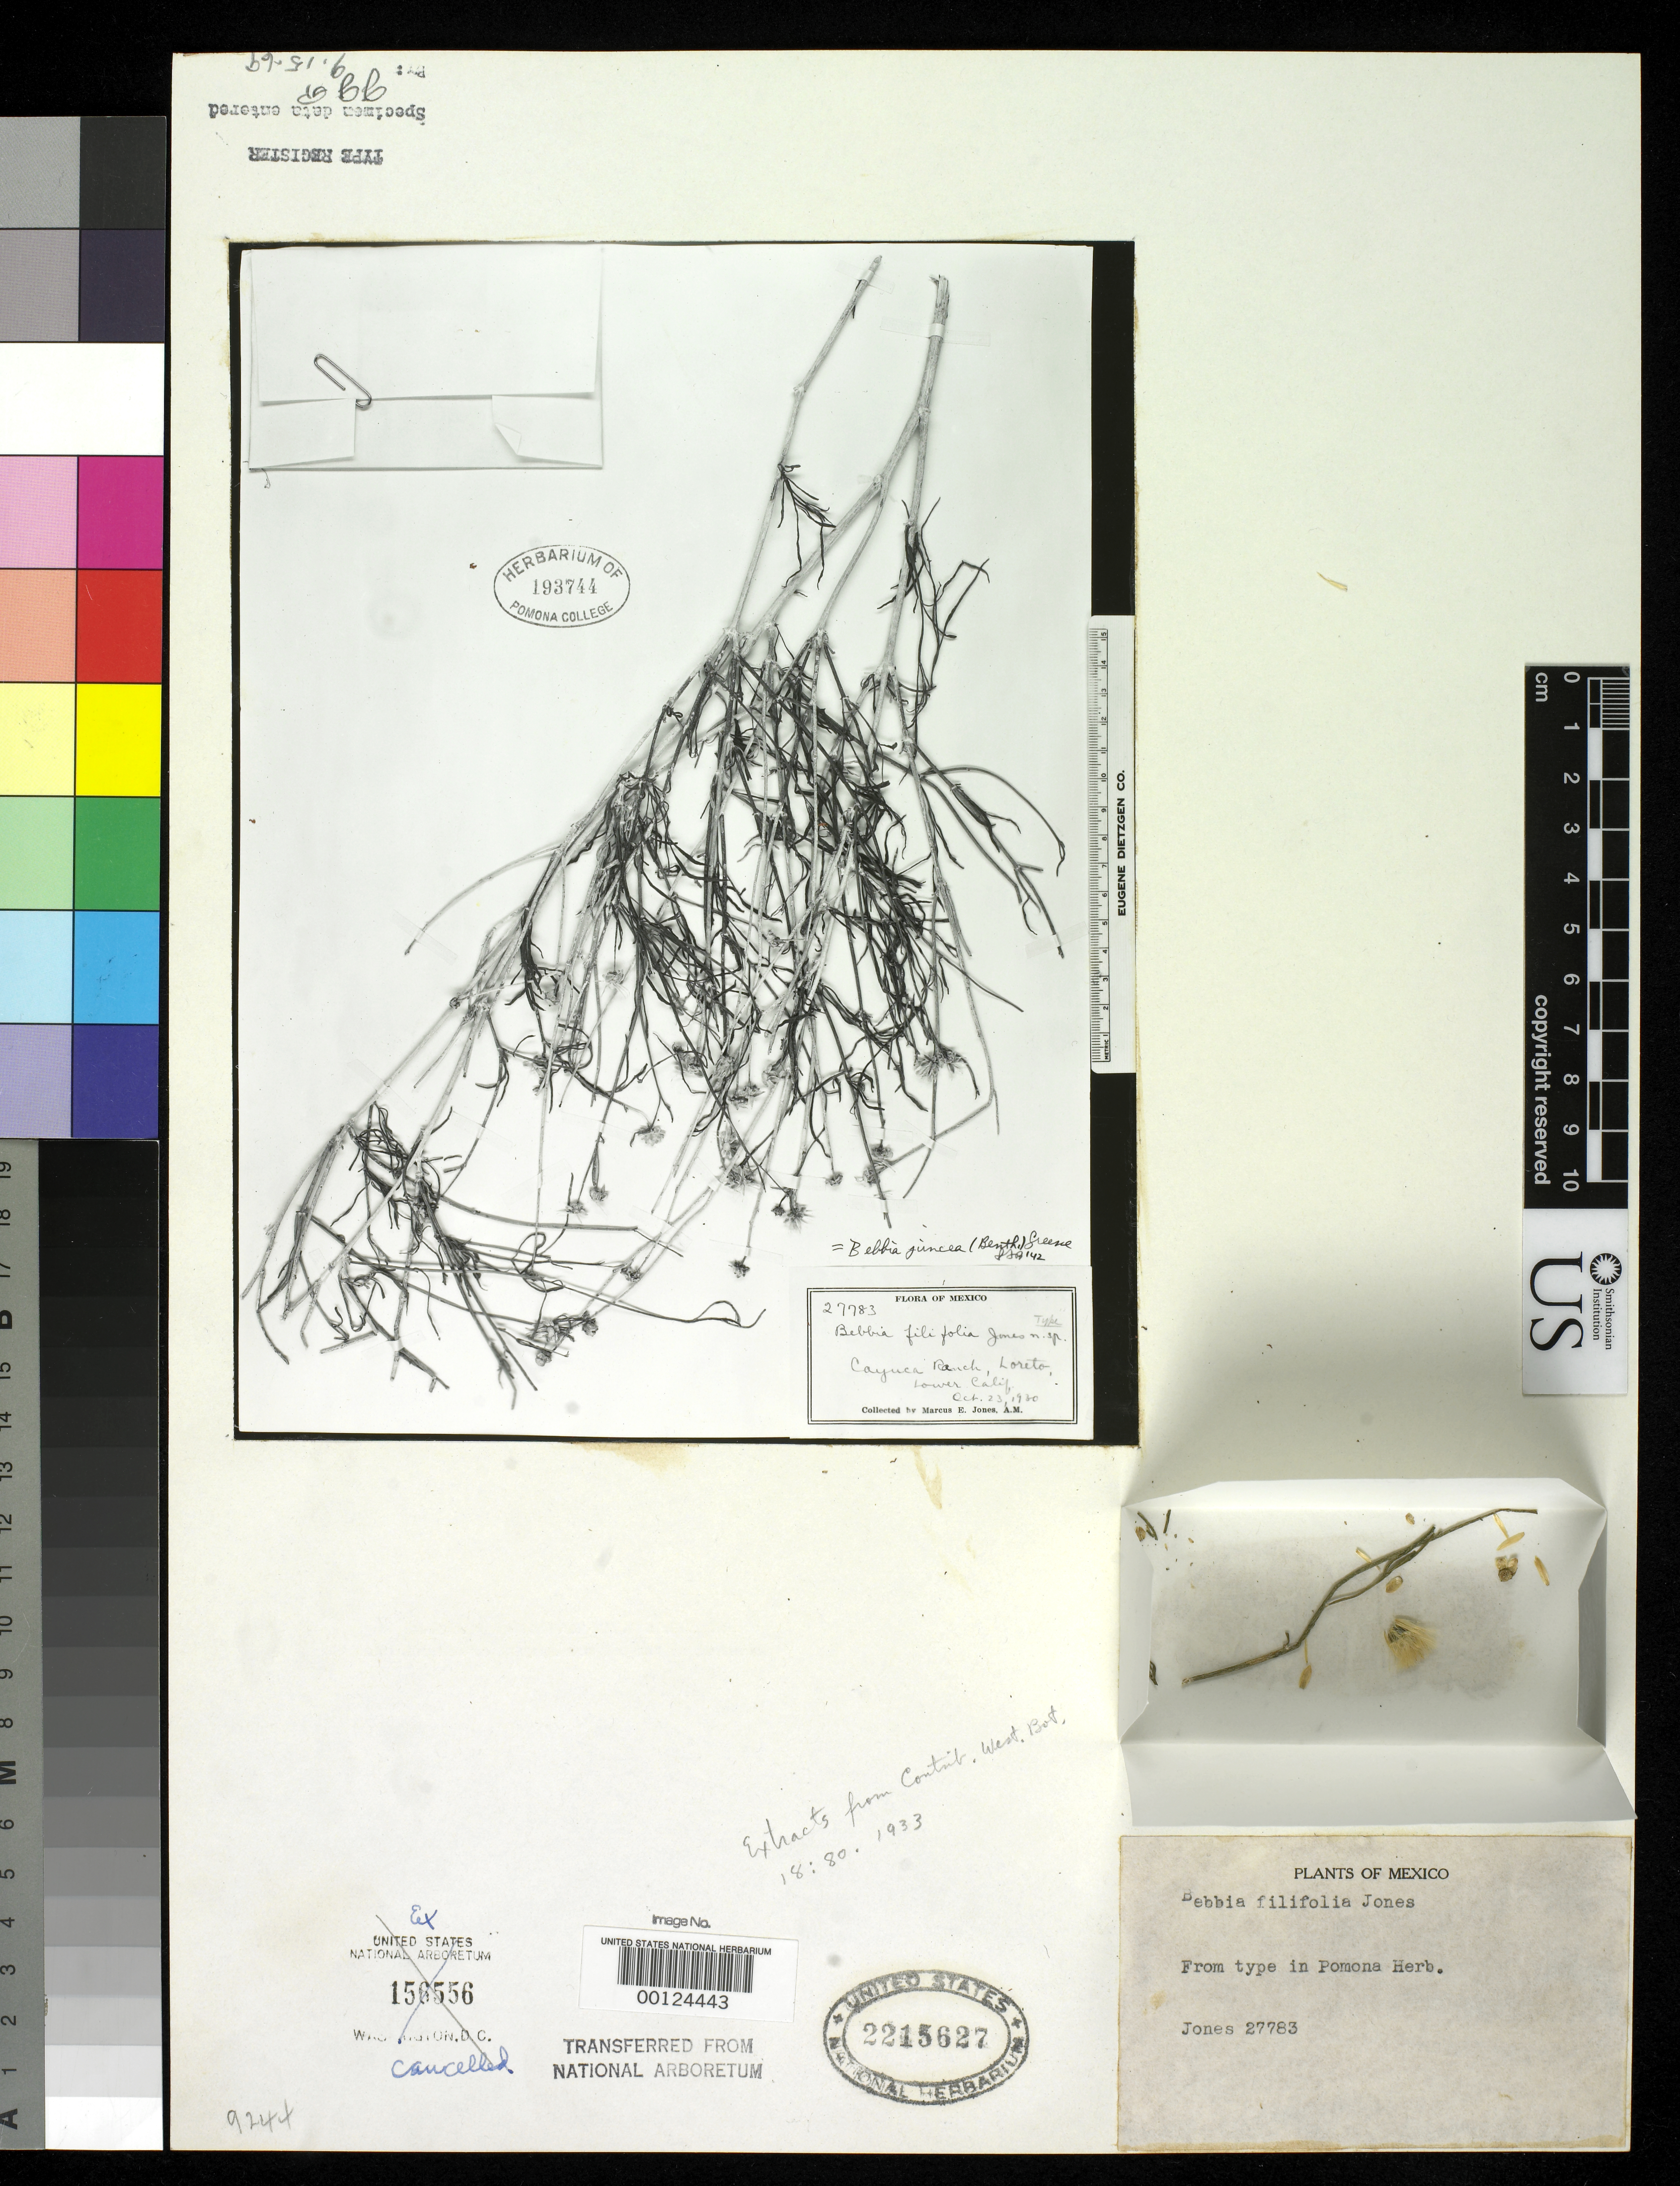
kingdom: Plantae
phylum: Tracheophyta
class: Magnoliopsida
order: Asterales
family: Asteraceae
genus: Bebbia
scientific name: Bebbia filifolia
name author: M.E. Jones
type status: Type Material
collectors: M. E. Jones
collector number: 27783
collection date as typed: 23 Oct 1930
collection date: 1930-10-23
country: Mexico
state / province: Baja California Sur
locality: Loreto.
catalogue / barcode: US 2215627